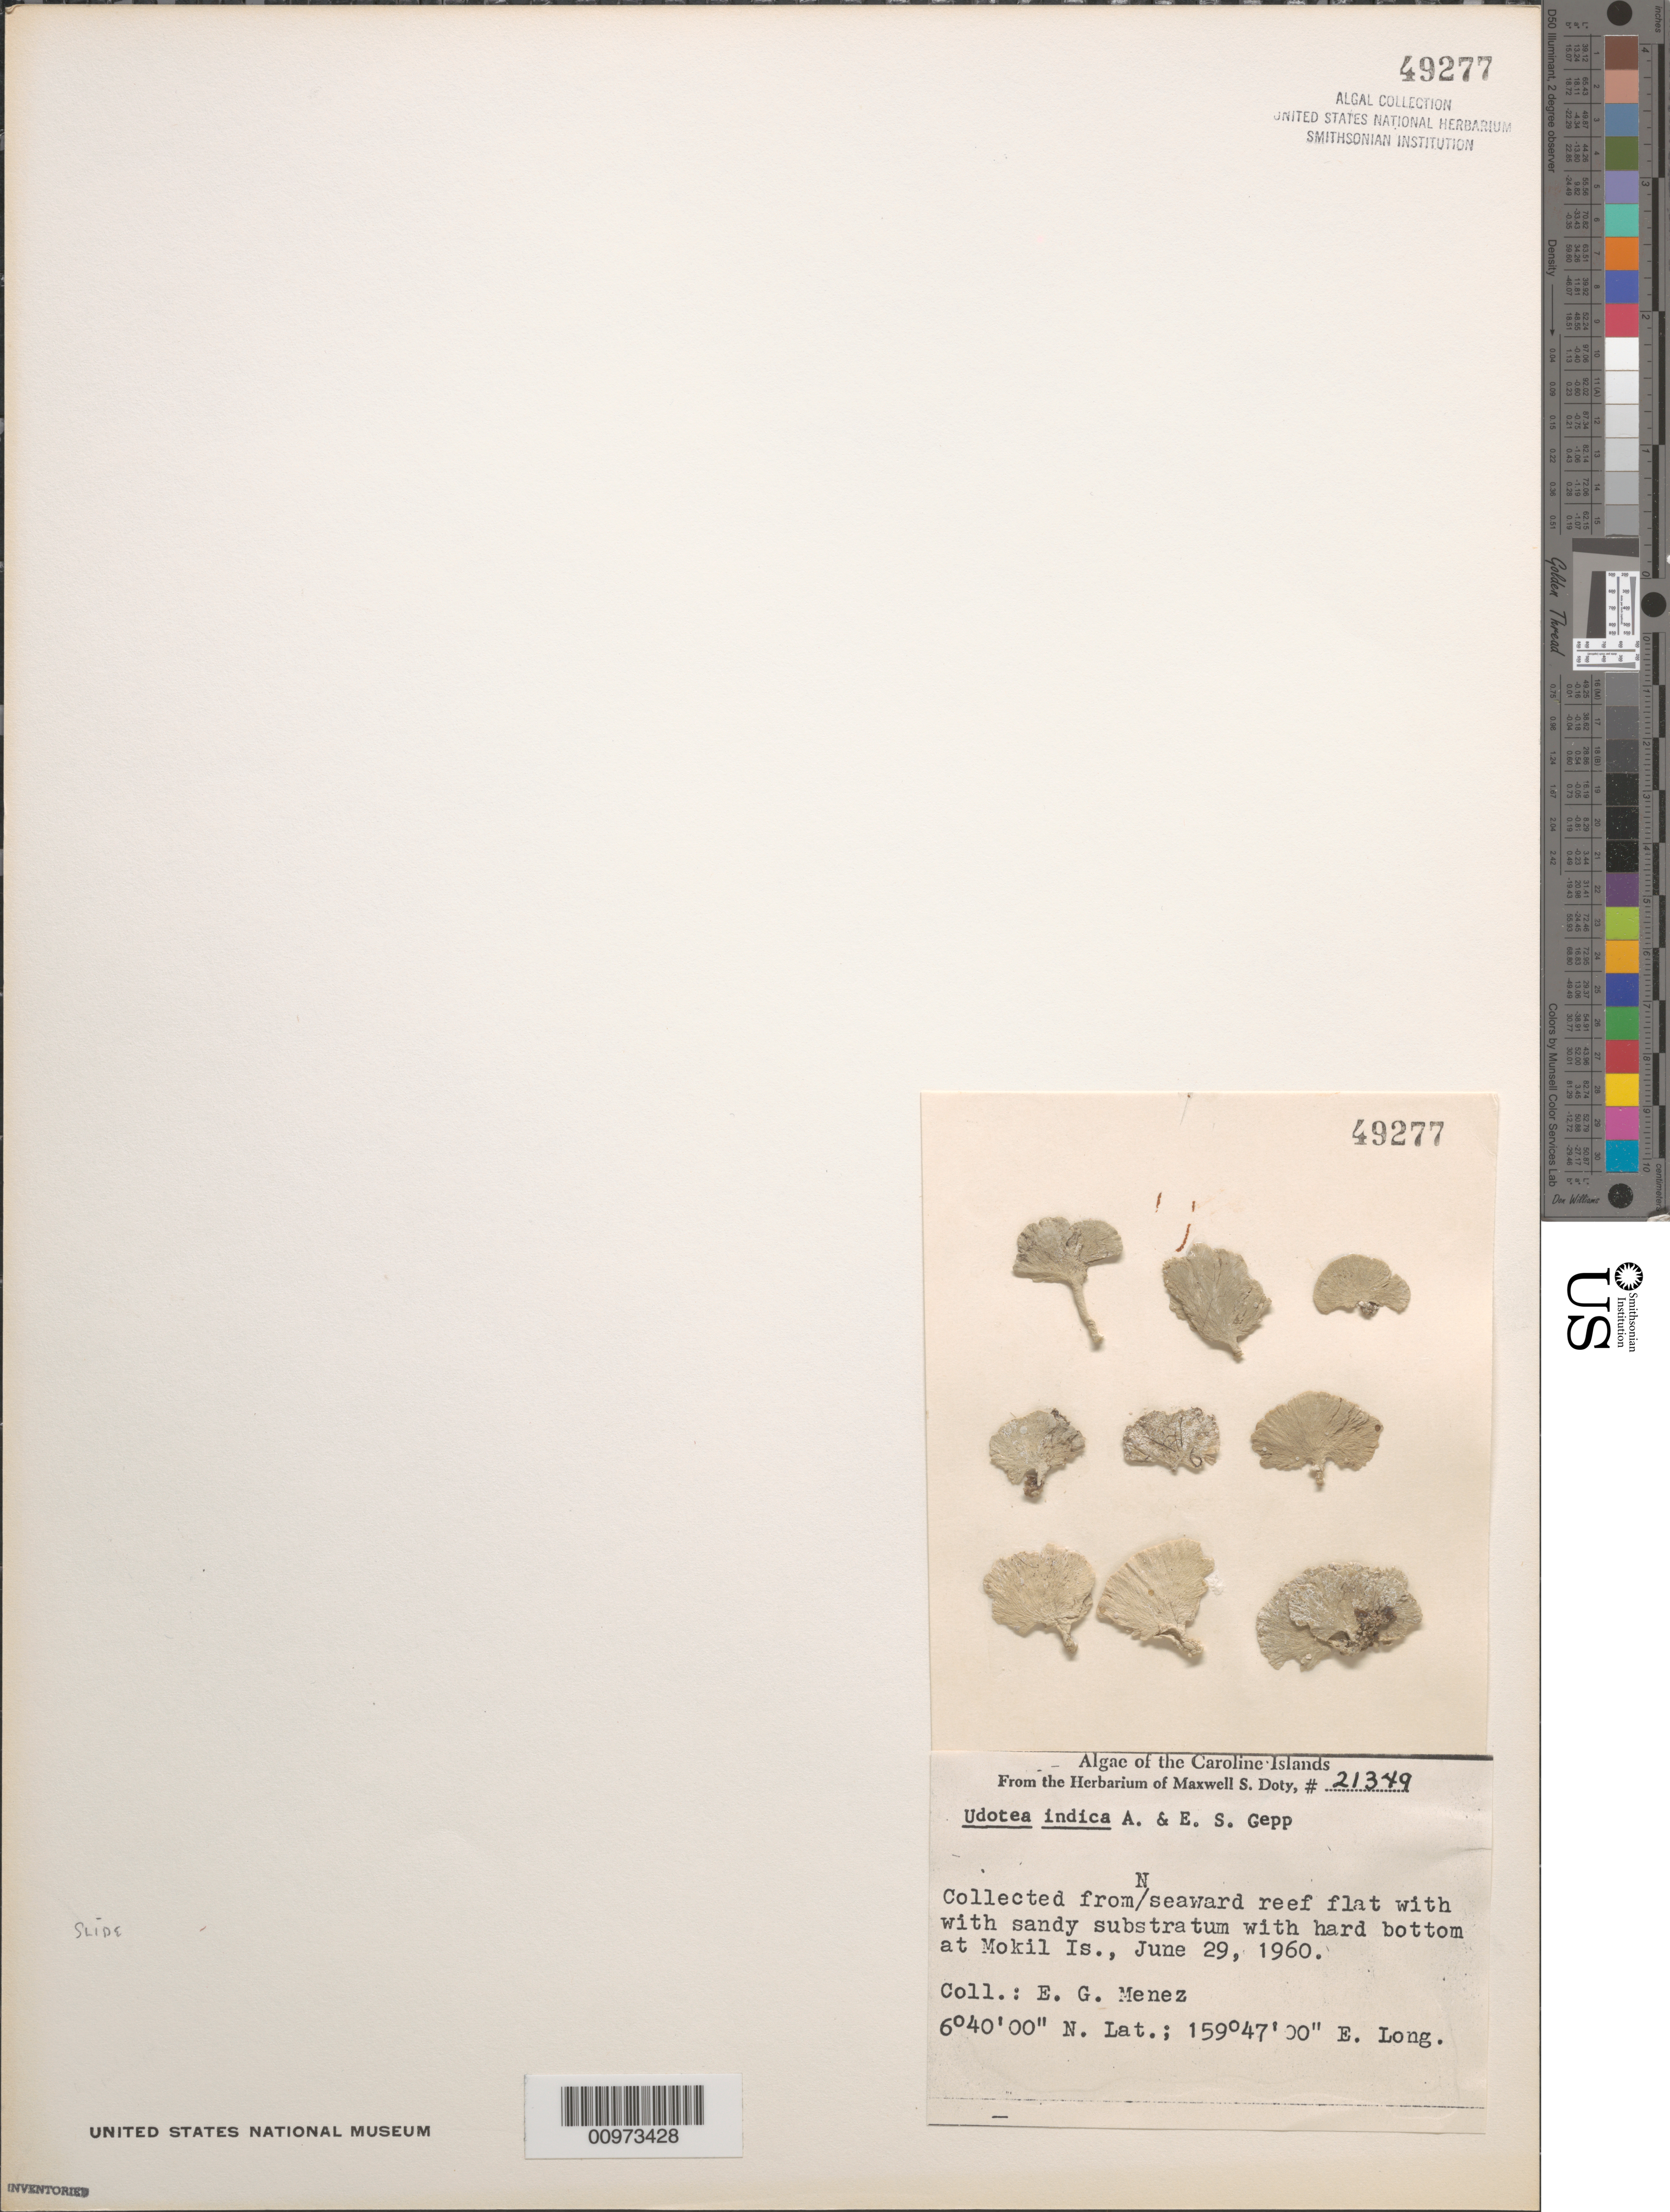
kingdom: Plantae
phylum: Chlorophyta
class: Ulvophyceae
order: Bryopsidales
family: Udoteaceae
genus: Udotea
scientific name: Udotea indica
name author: A. Gepp & E. Gepp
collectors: Meñez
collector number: MSD 21349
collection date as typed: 29 Jun 1960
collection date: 1960-06-29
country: Micronesia, Federated States of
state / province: Pohnpei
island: Mwokil (Mokil) Atoll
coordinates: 06 40' 00" N, 159 47' 00" E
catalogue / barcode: US 49277